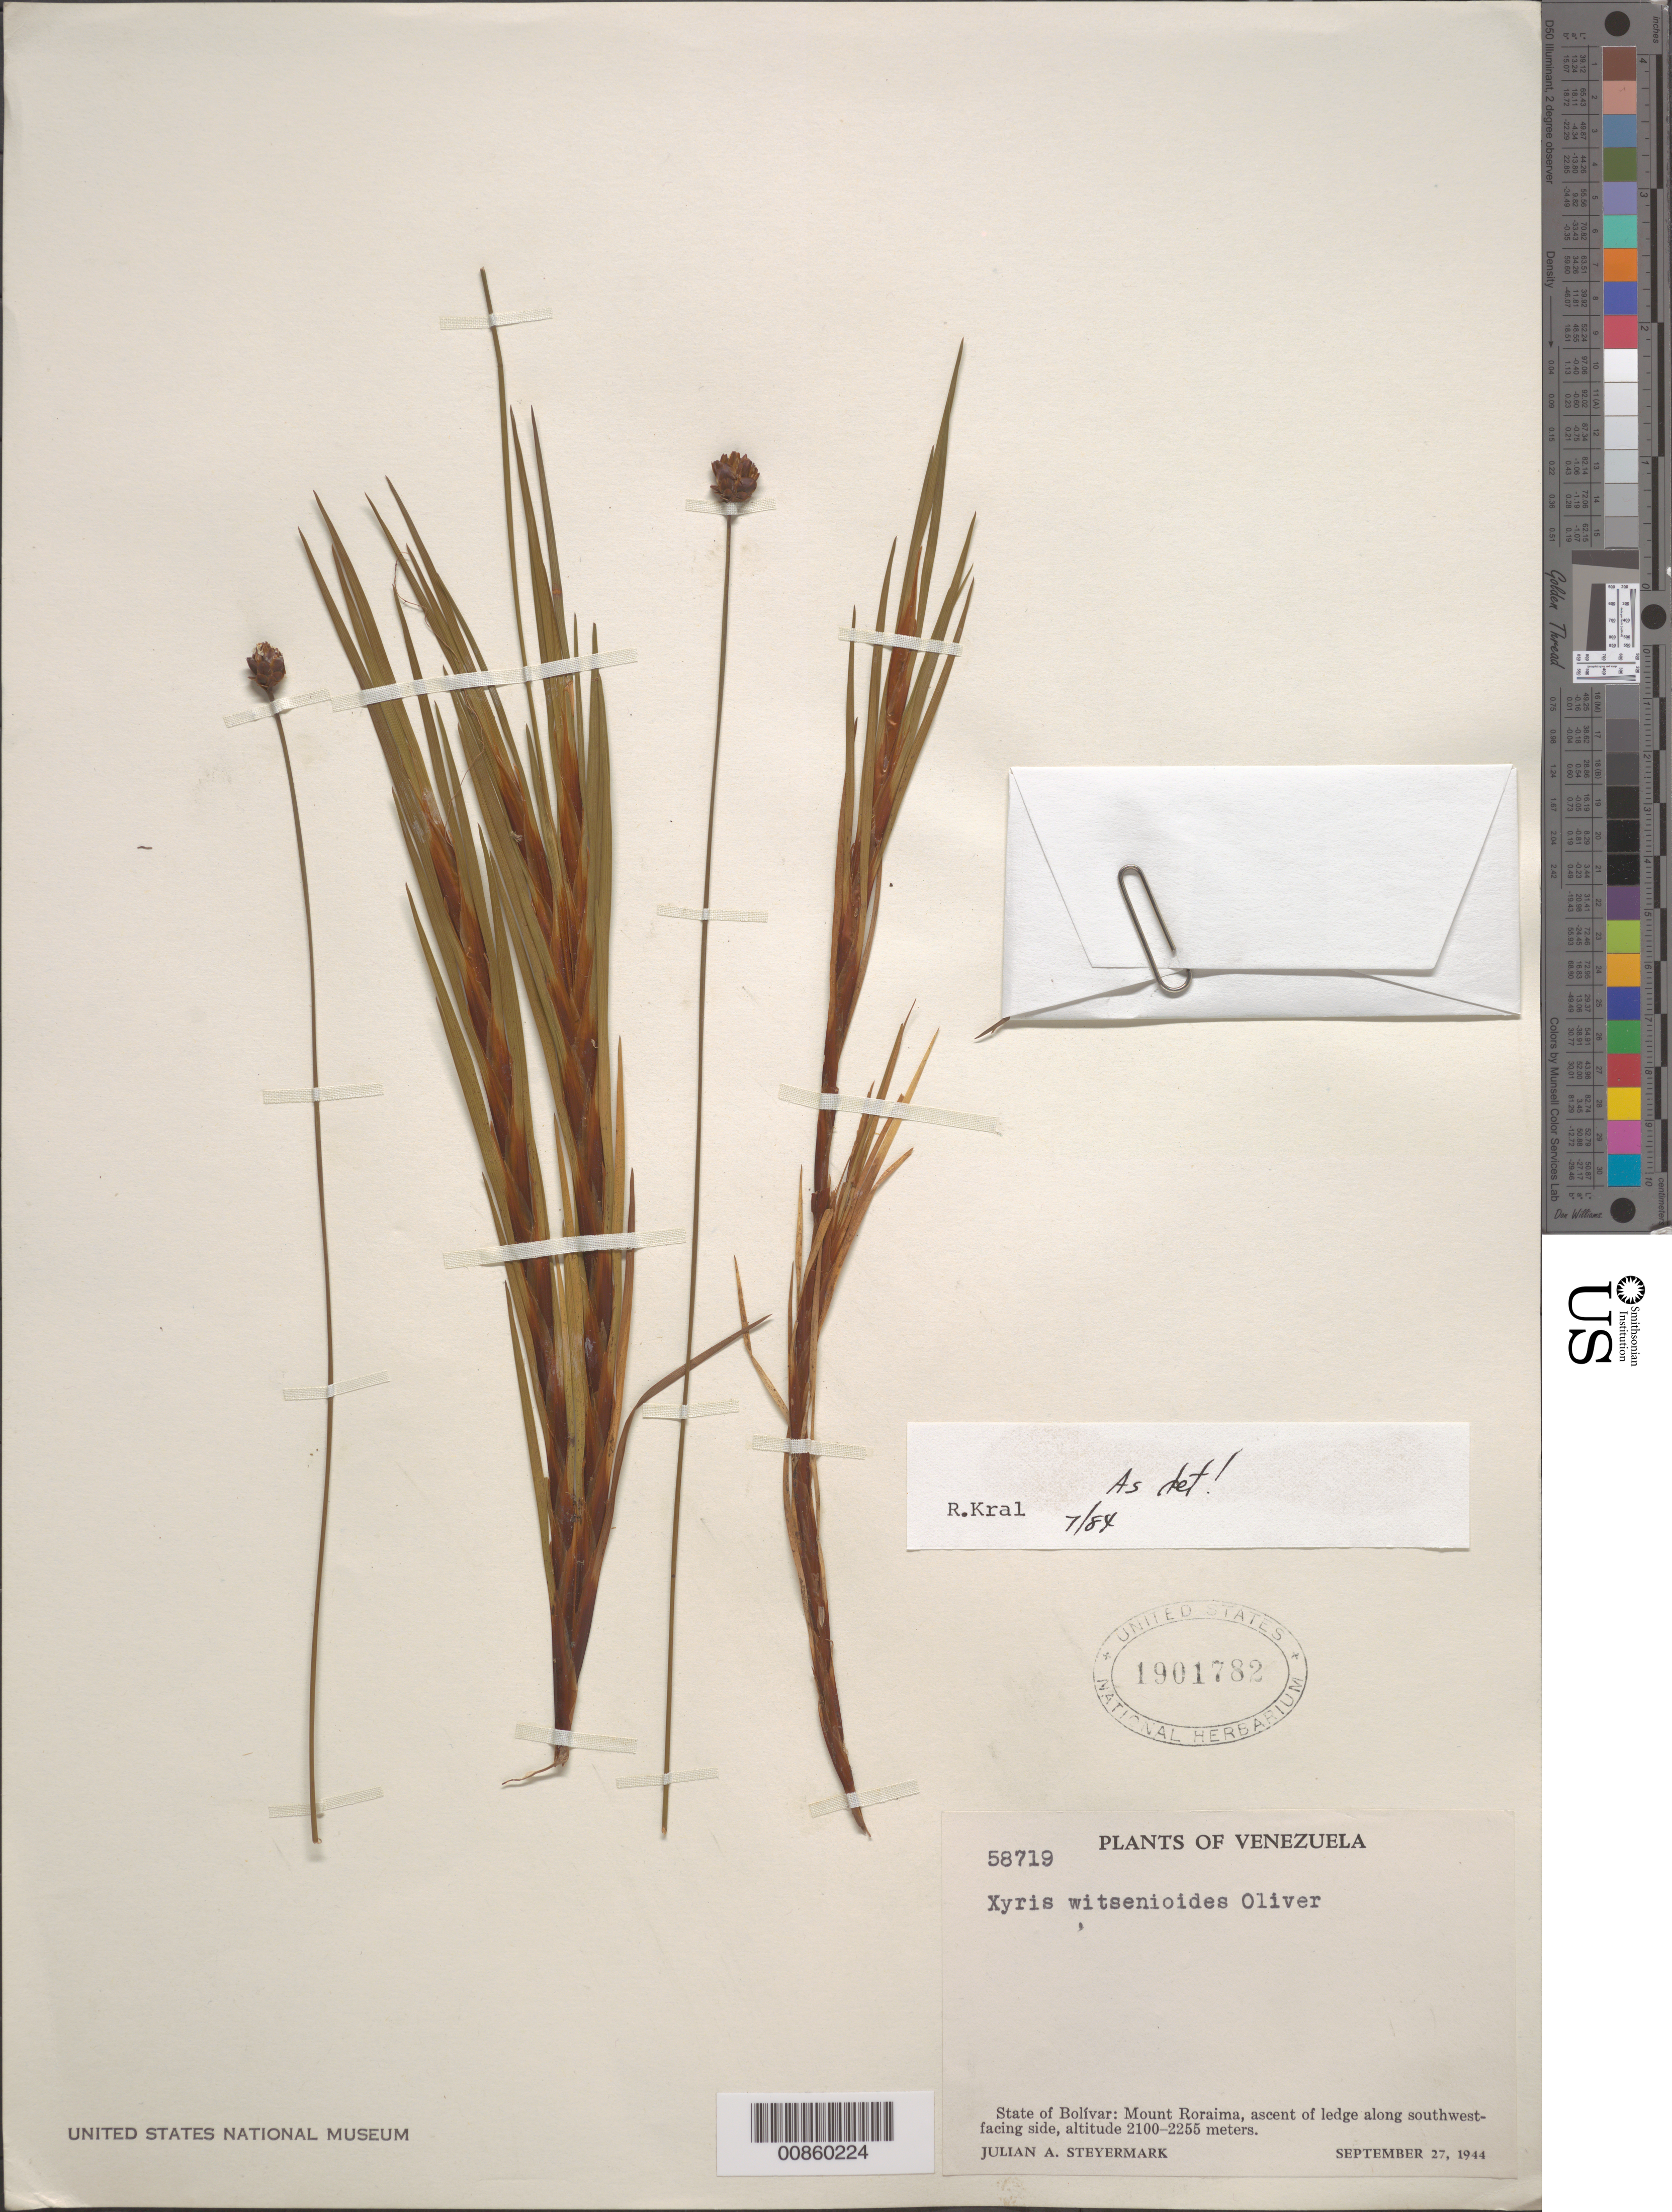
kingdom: Plantae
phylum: Tracheophyta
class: Liliopsida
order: Poales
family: Xyridaceae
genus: Xyris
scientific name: Xyris witsenioides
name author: Oliv. ex Thurn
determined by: Kral, Robert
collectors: J. Steyermark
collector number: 58719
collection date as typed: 27-Sep-44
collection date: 1944-09-27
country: Venezuela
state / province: Bolívar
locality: Mt. Roraima, SW-facing side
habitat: Ascent of ledge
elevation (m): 2100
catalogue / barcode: US 1901782